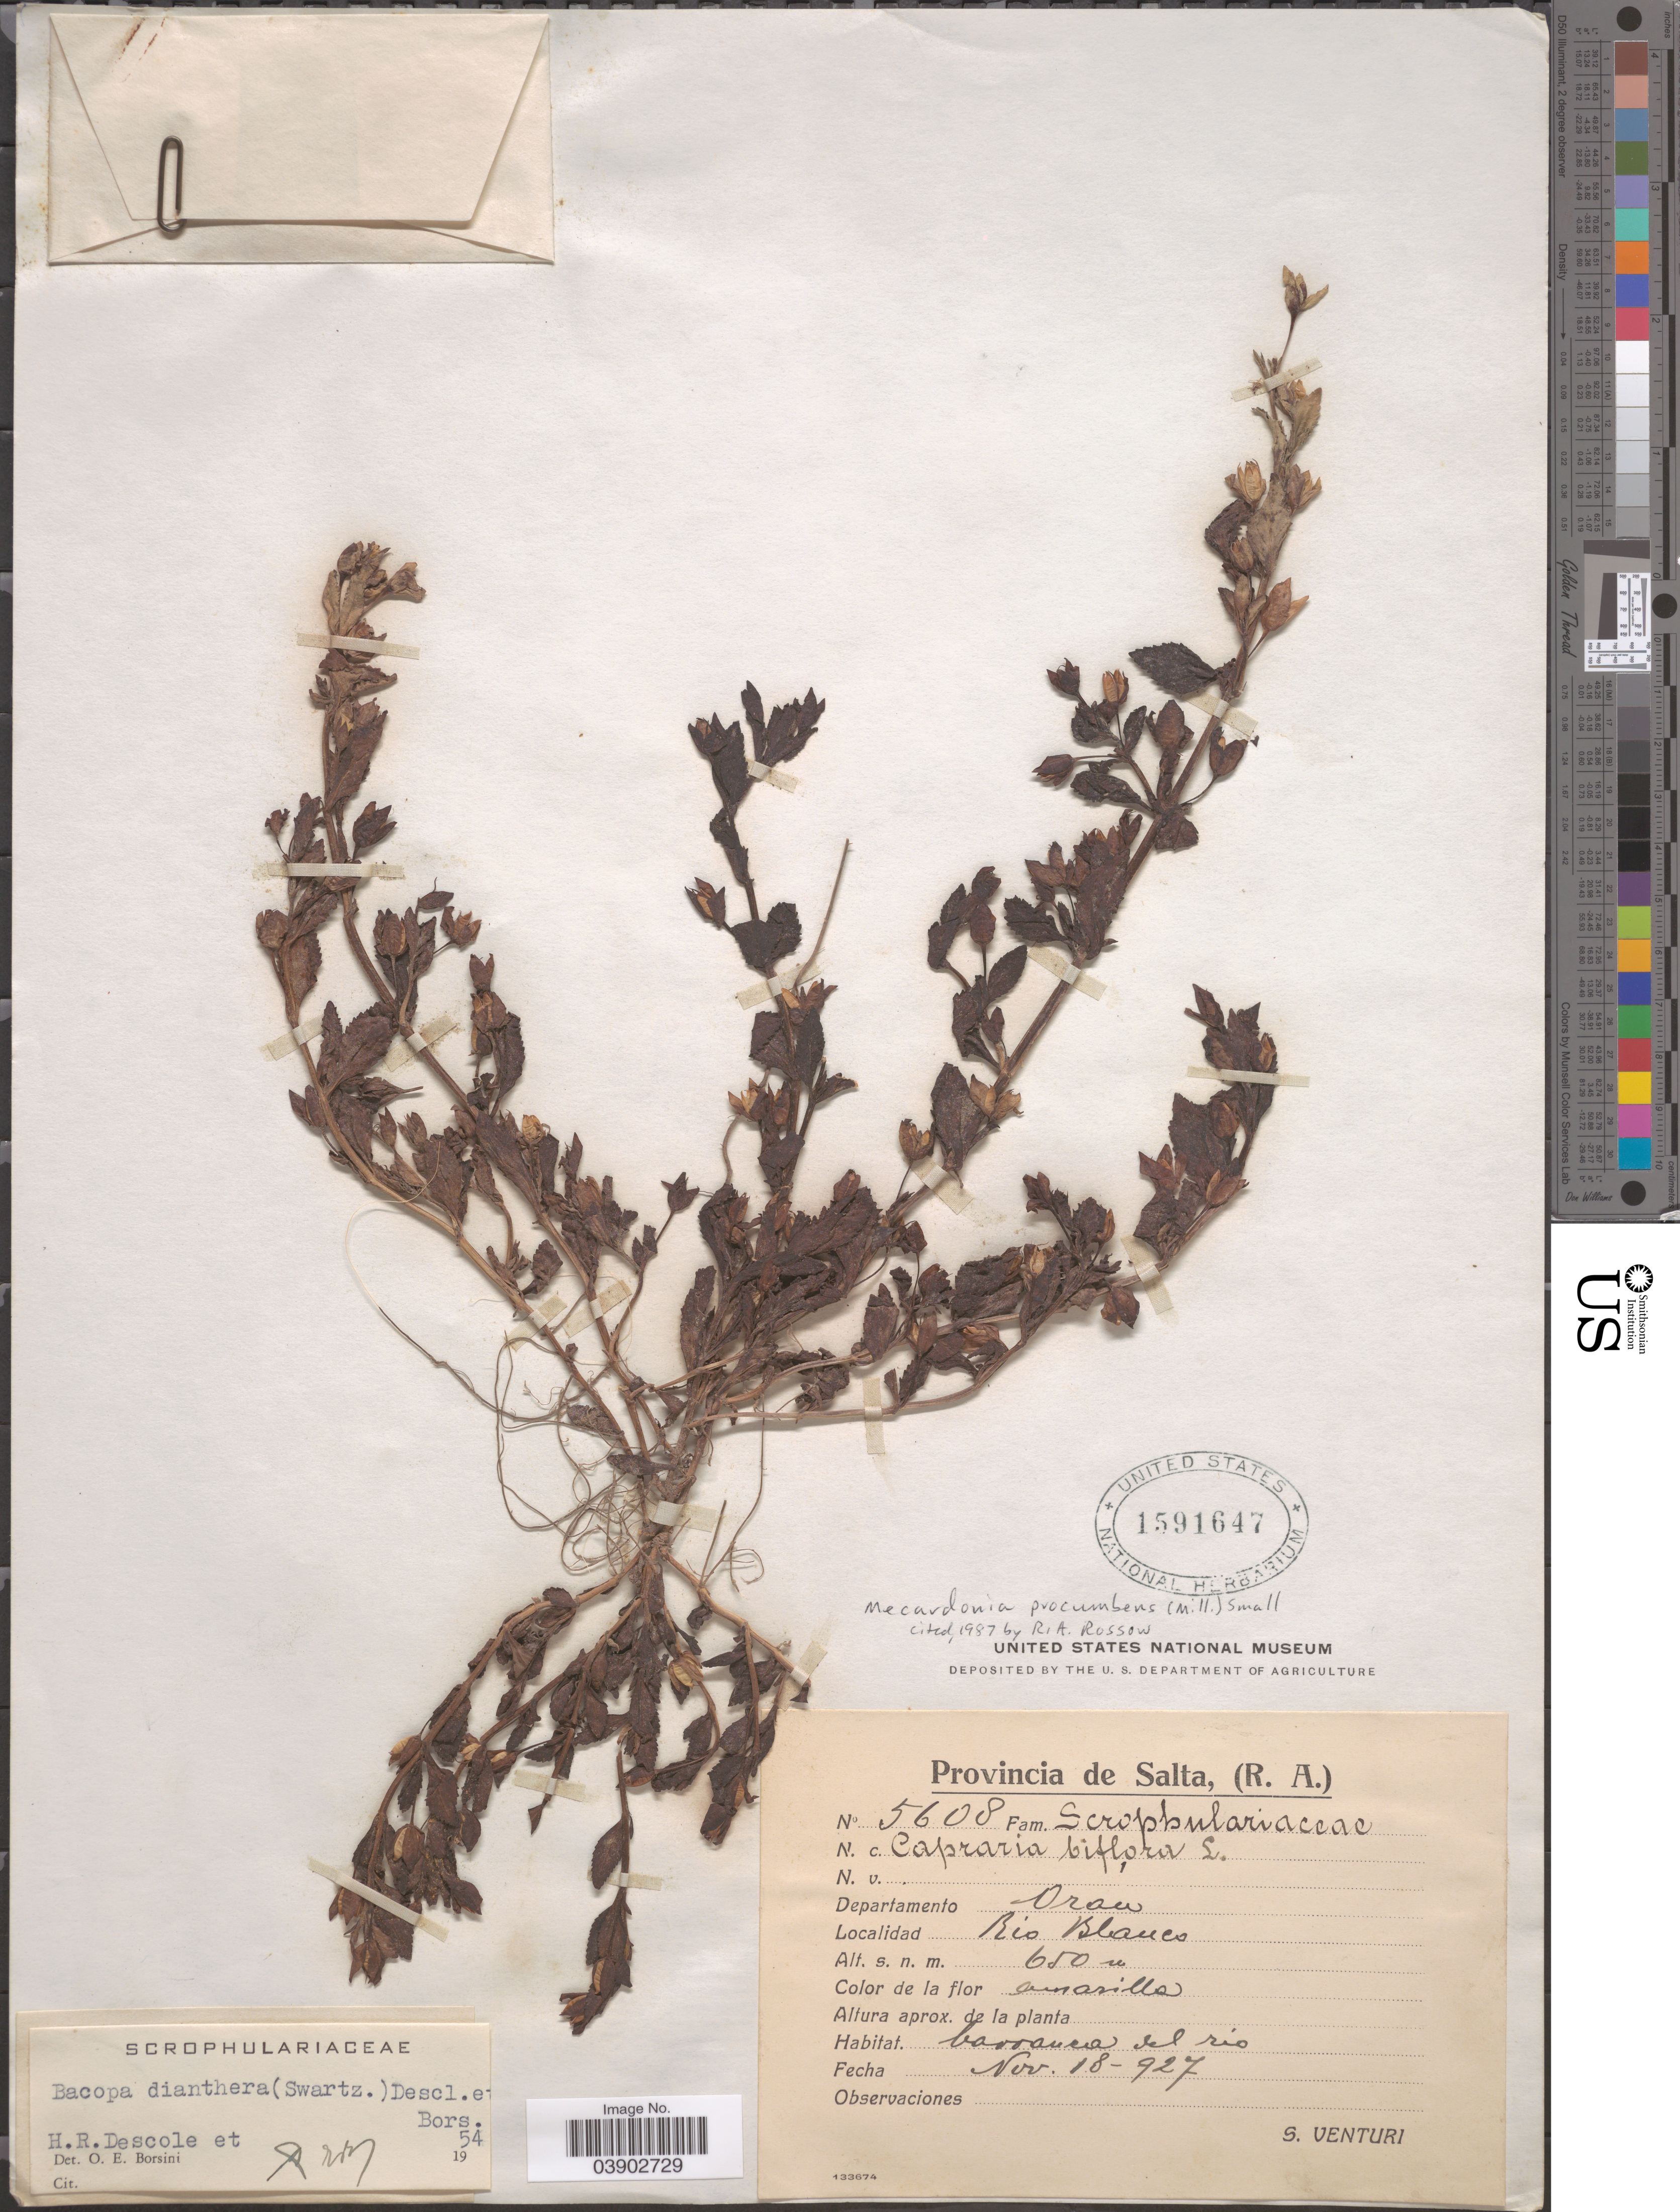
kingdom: Plantae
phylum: Tracheophyta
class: Magnoliopsida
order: Lamiales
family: Plantaginaceae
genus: Mecardonia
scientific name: Mecardonia procumbens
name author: (Mill.) Small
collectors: S. Venturi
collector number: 5608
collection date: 1927-11-18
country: Argentina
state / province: Salta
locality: Departamento Oran. Rio Blanco.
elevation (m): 650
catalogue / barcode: US 1591647